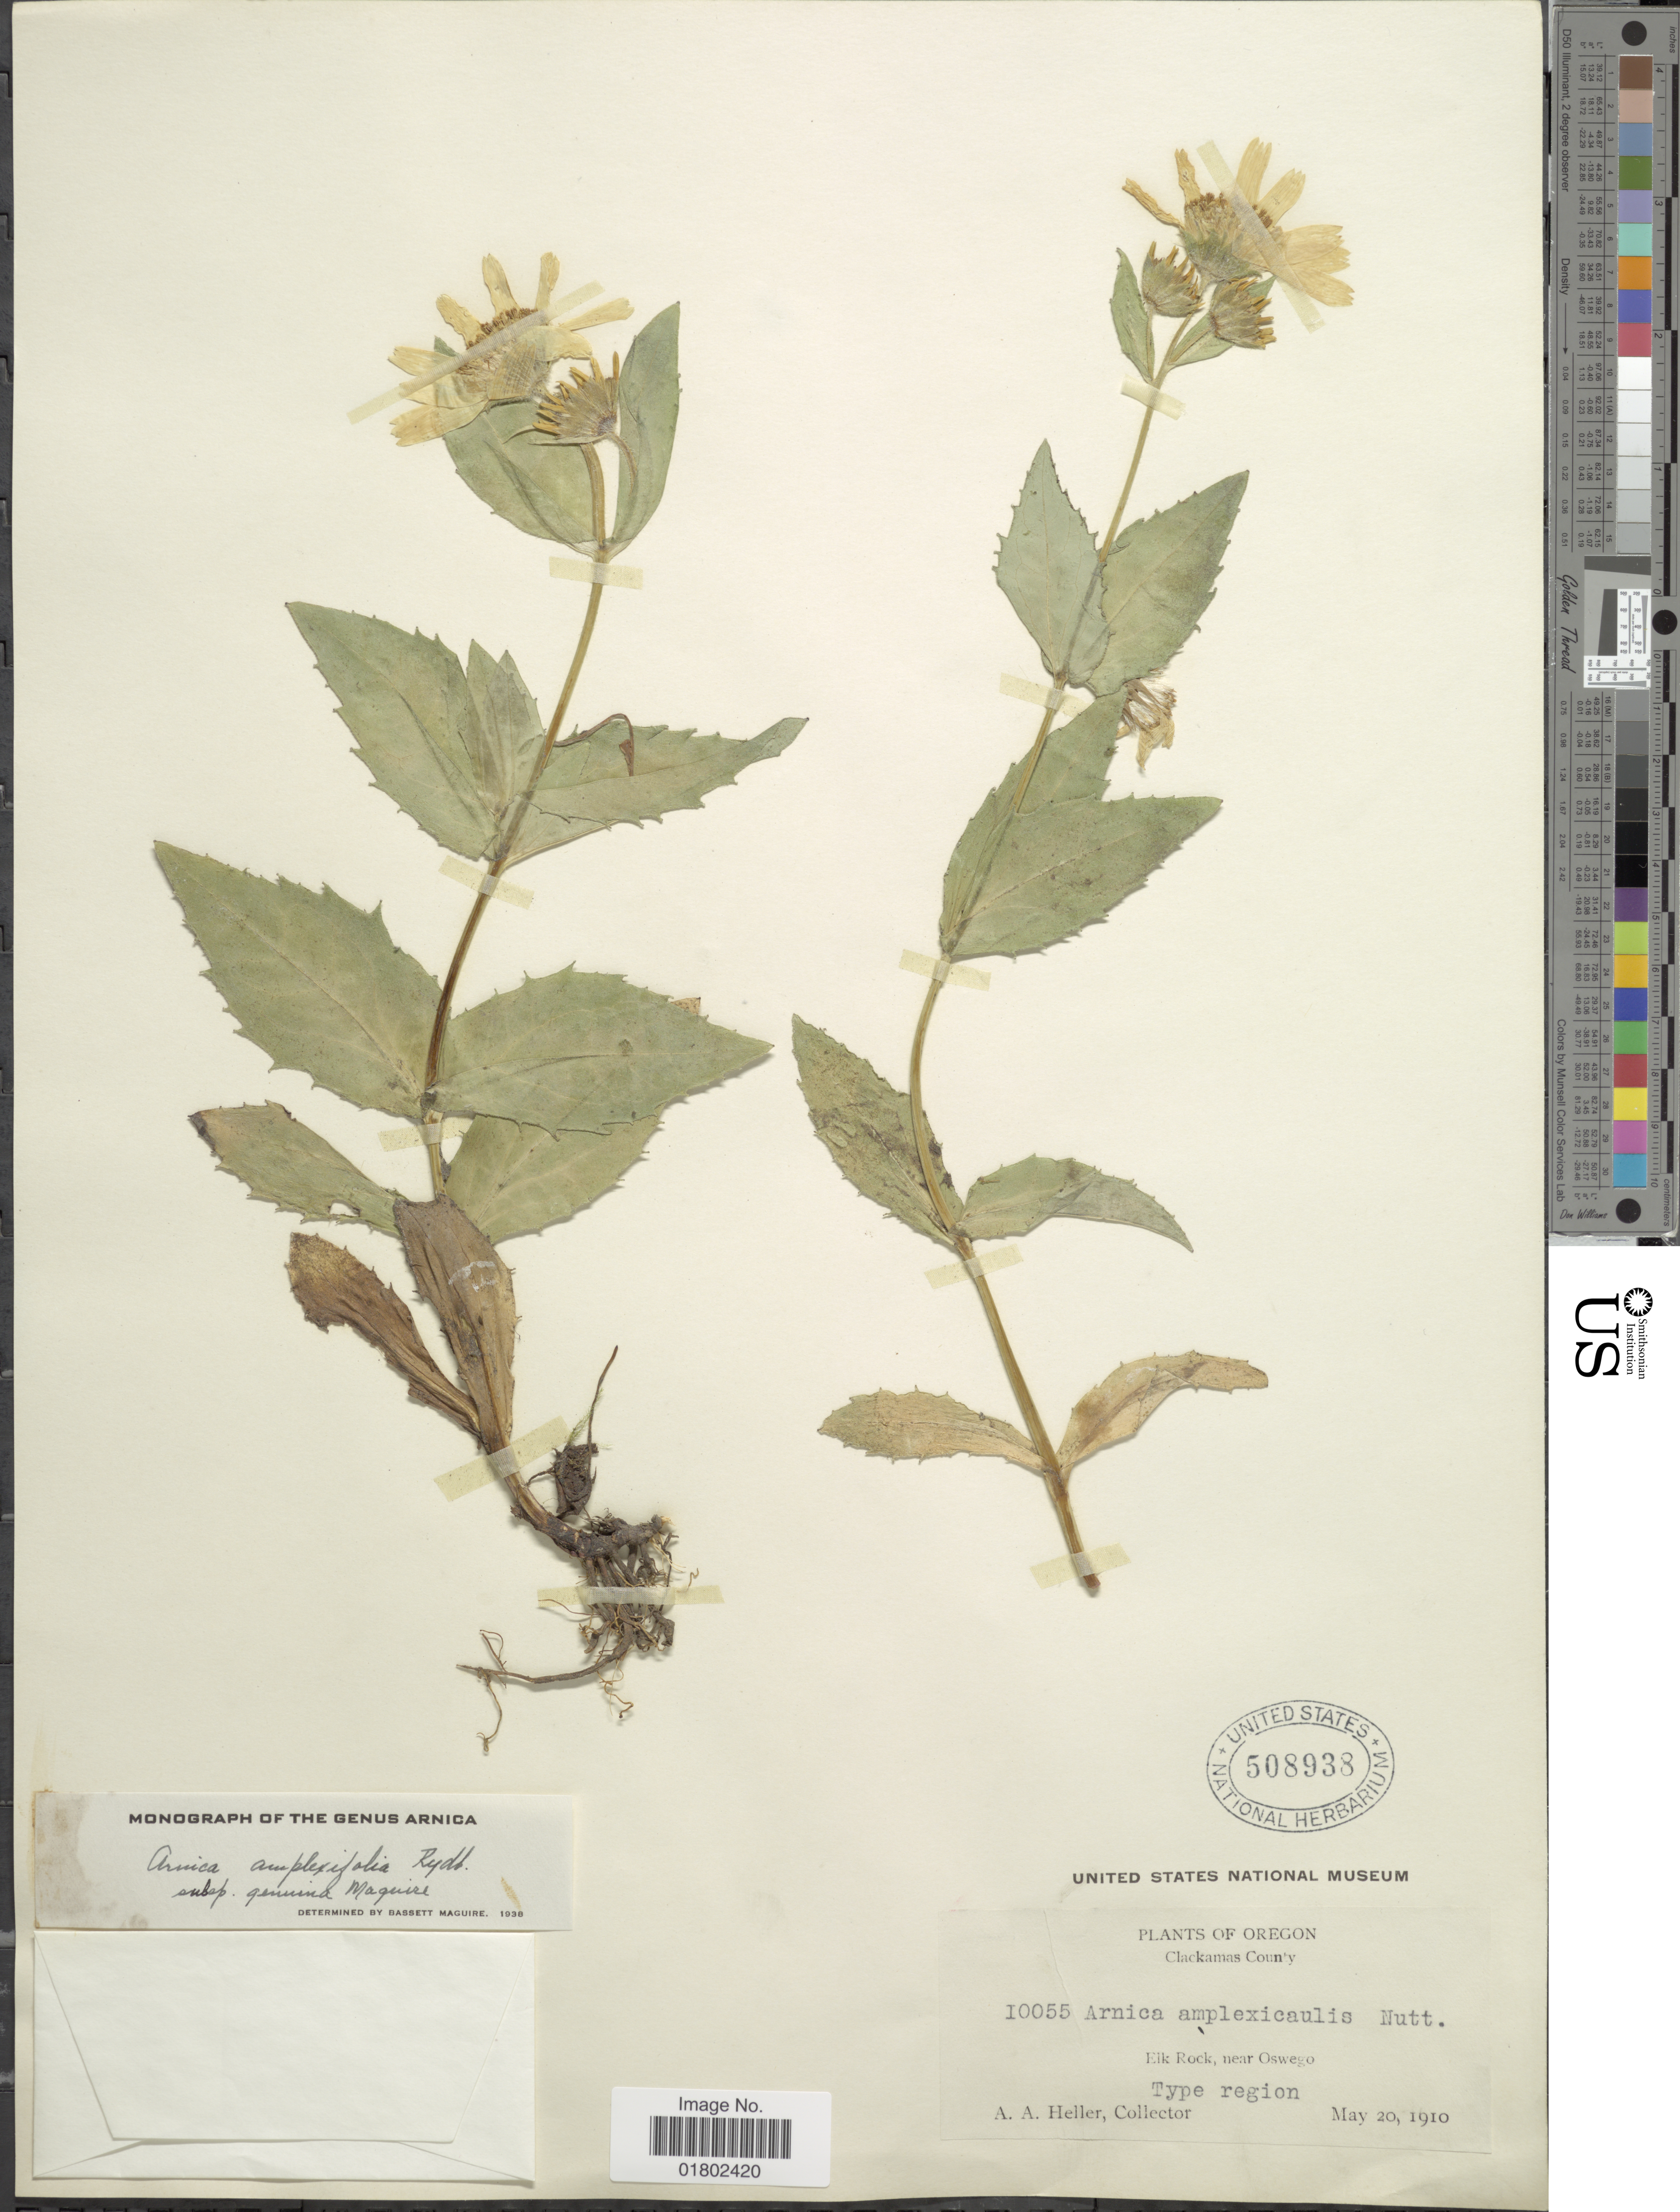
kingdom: Plantae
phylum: Tracheophyta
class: Magnoliopsida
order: Asterales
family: Asteraceae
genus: Arnica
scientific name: Arnica amplexifolia subsp. genuina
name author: Maguire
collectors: A. A. Heller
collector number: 10055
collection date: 1910-05-20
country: United States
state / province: Oregon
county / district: Clackamas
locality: Clackamas County, Elk Rock, near Oswego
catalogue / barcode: US 508938